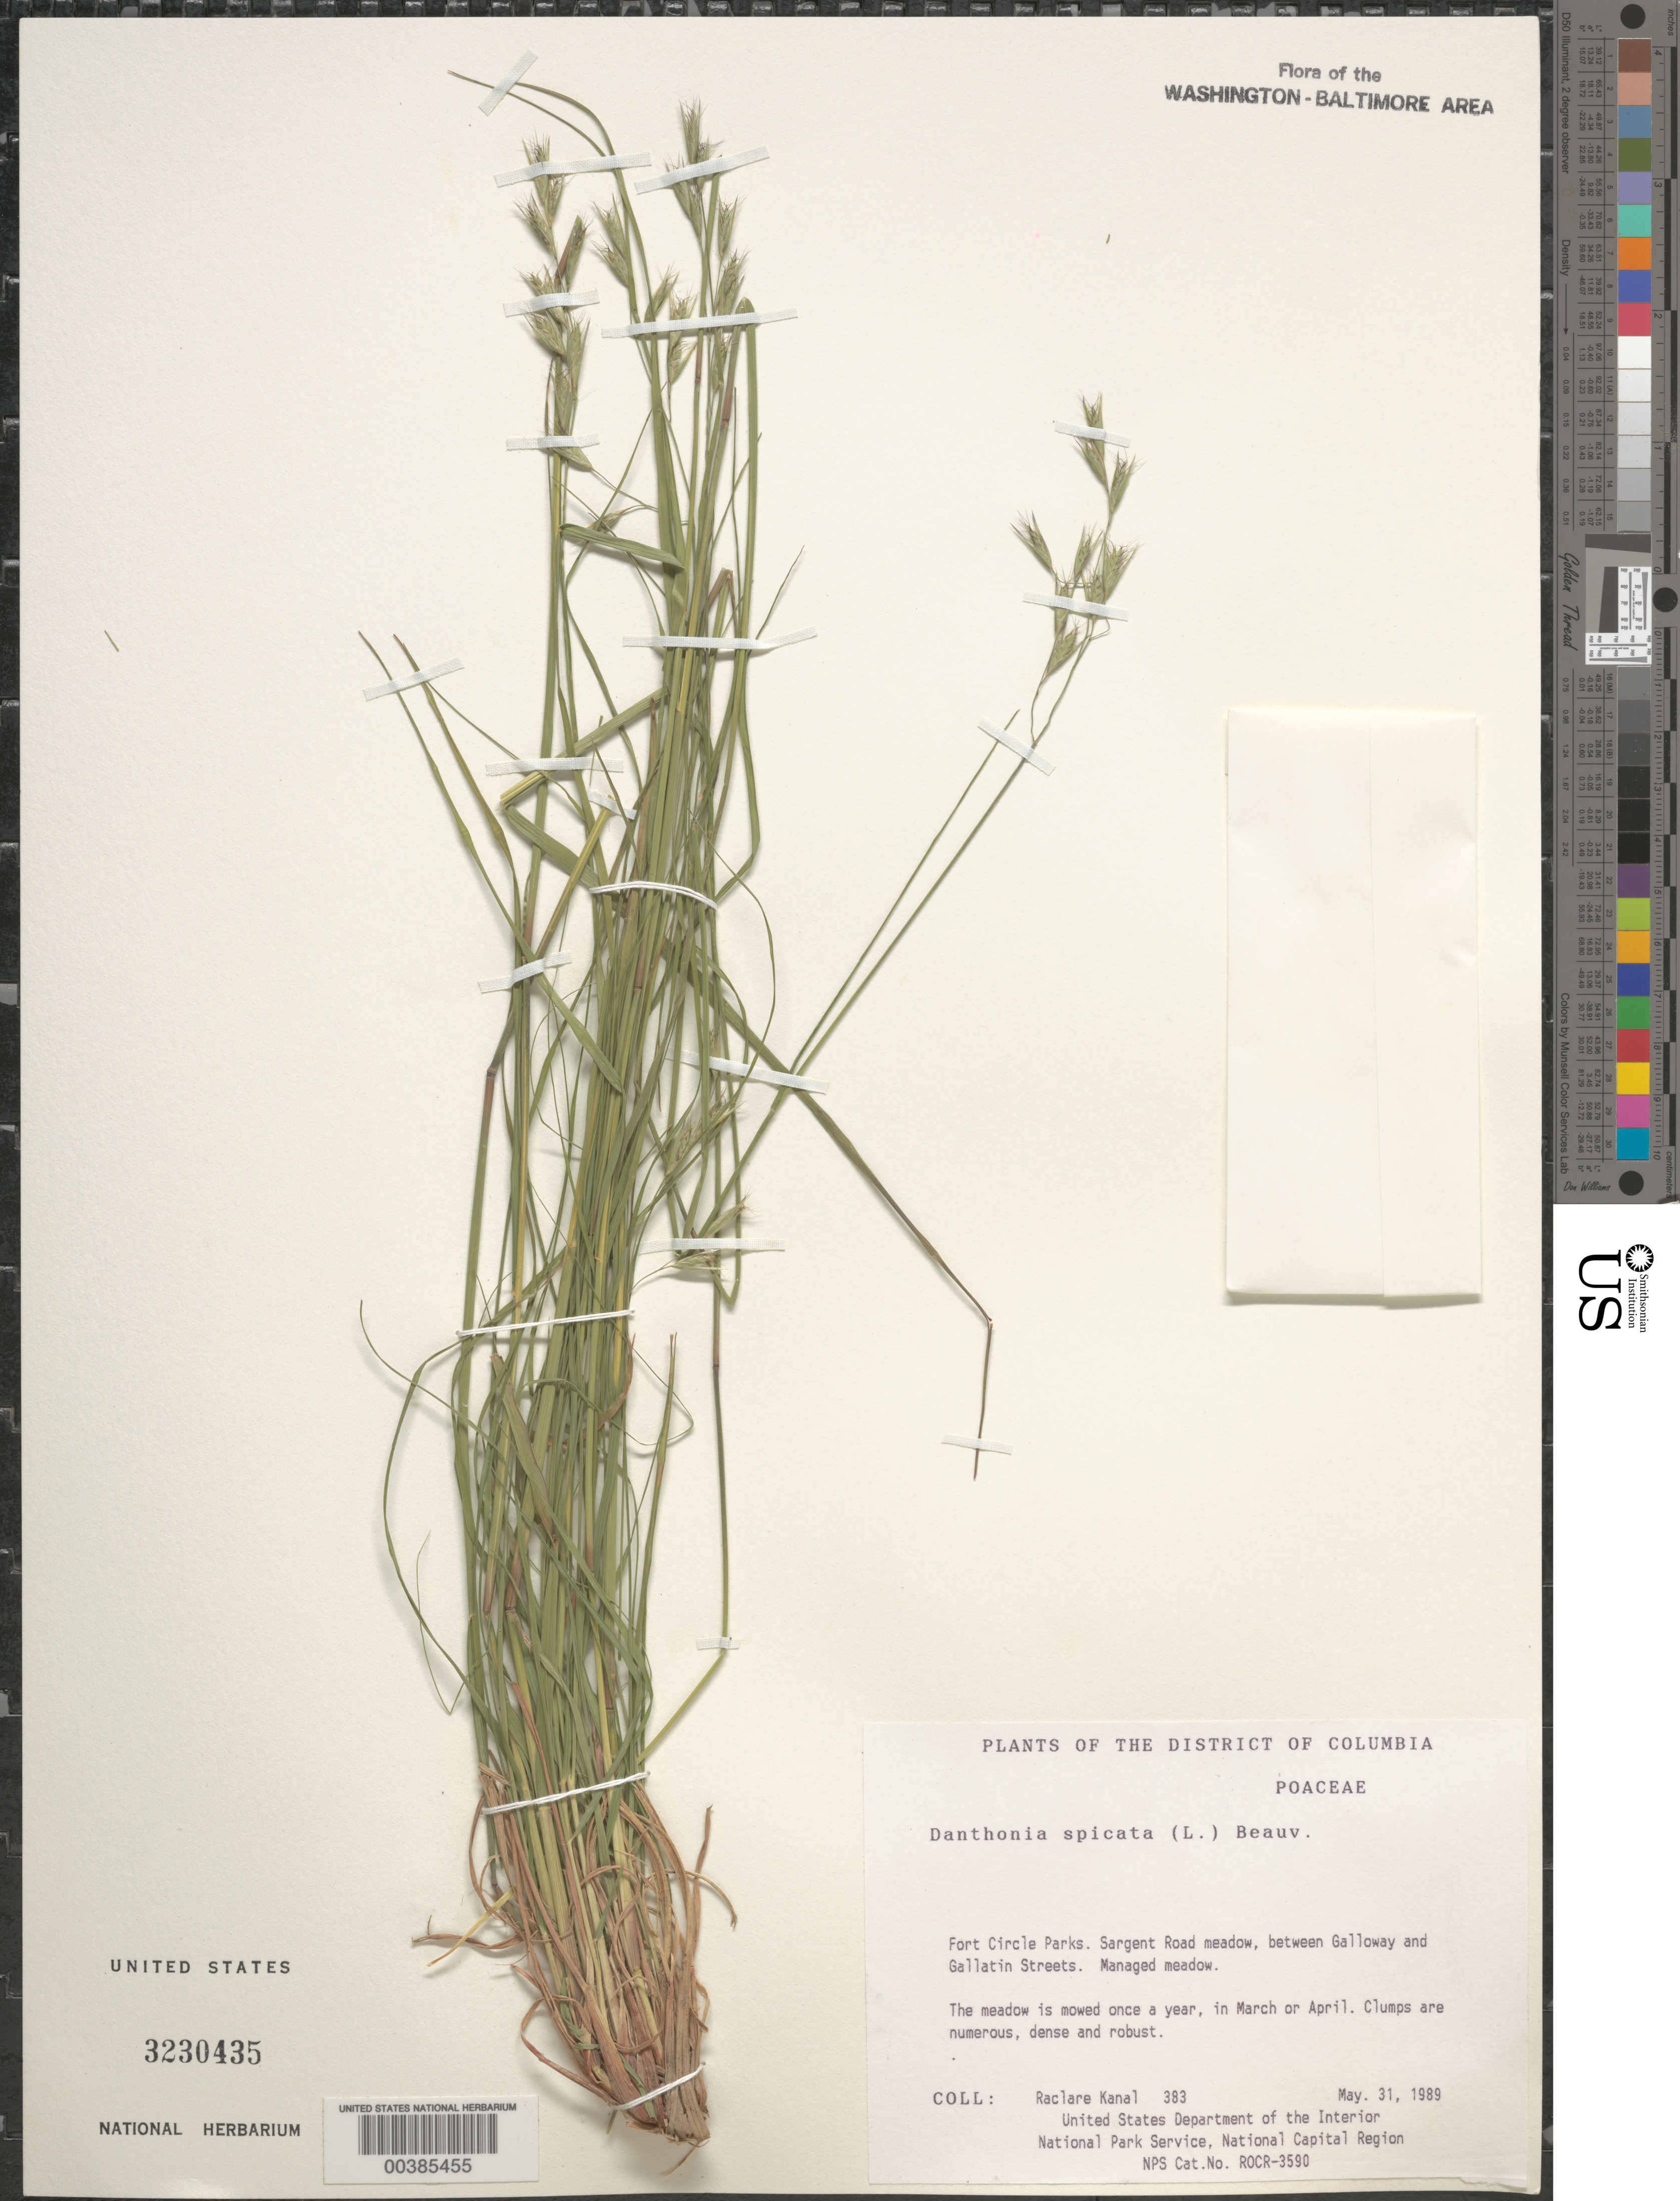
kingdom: Plantae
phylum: Tracheophyta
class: Liliopsida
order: Poales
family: Poaceae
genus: Danthonia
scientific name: Danthonia spicata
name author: (L.) P. Beauv. ex Roem. & Schult.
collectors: R. Kanal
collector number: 383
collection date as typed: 31 May 1989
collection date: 1989-05-31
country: United States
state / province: District of Columbia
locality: Fort Circle Parks, Sargent Road meadow, between Galloway and Gallatin Streets Fort Circle Parks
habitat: Managed meadow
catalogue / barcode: US 3230435